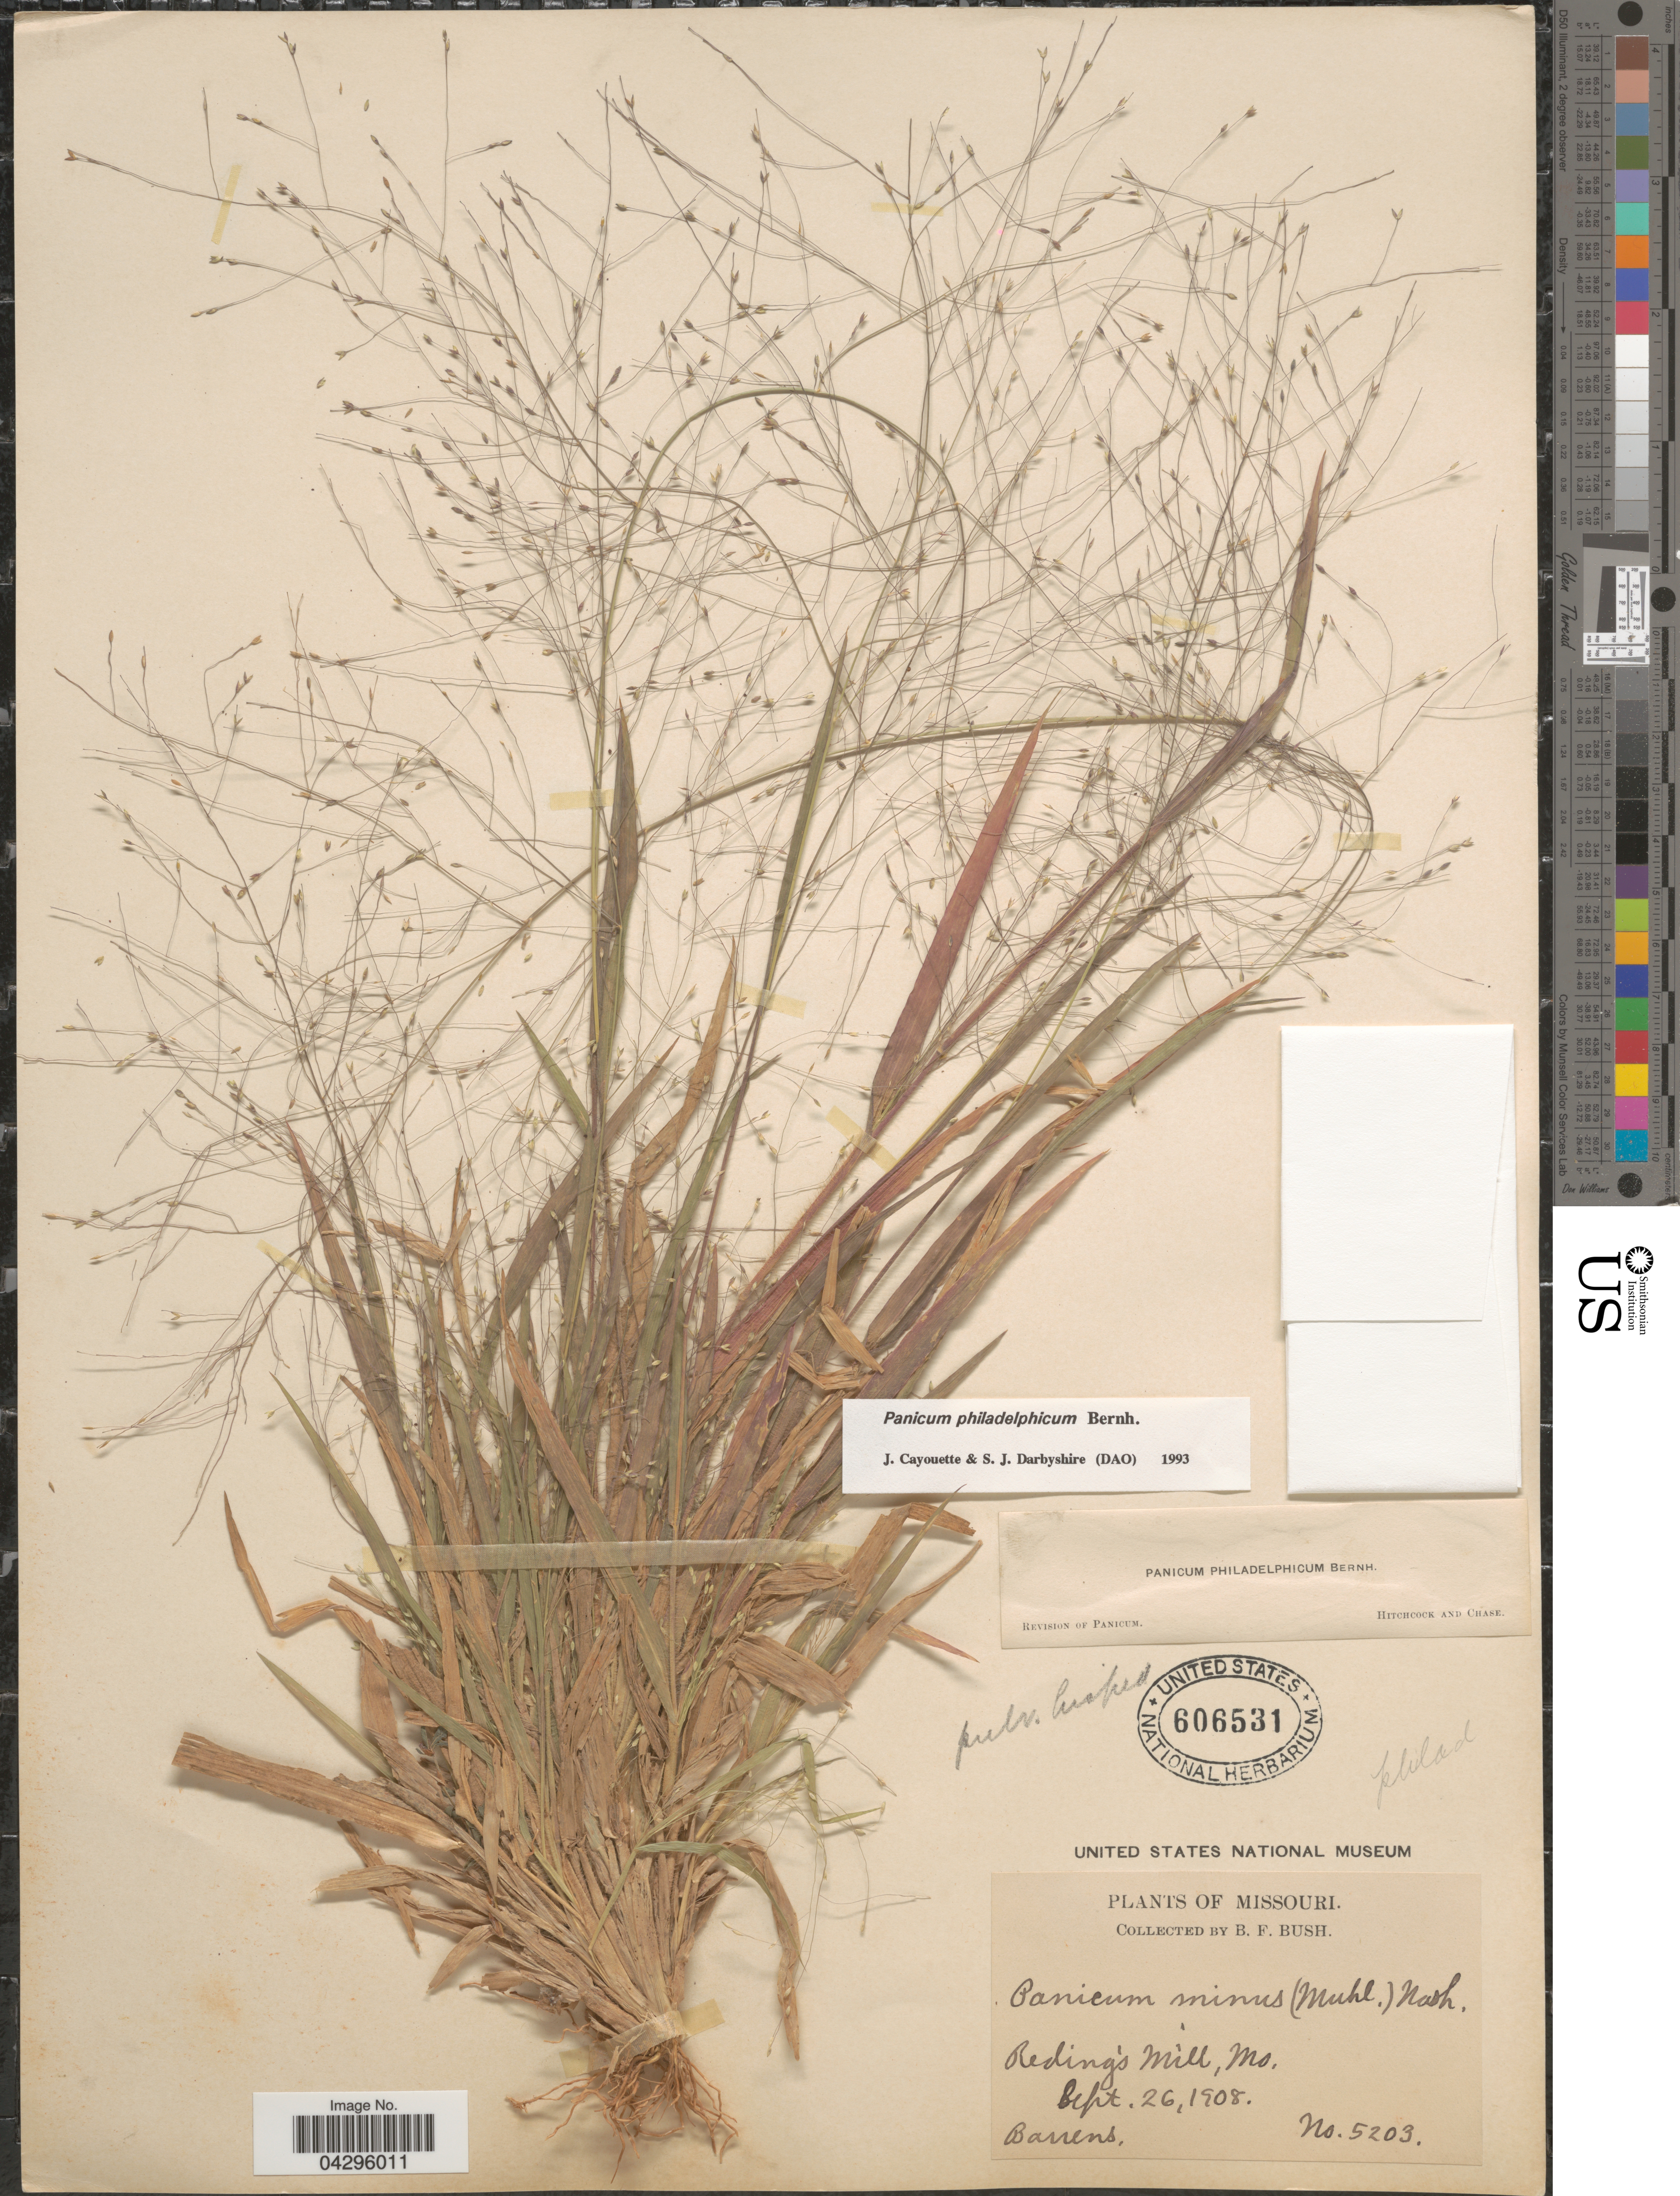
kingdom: Plantae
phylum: Tracheophyta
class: Liliopsida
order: Poales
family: Poaceae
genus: Panicum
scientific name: Panicum philadelphicum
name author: Bernh. ex Trin.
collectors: B. F. Bush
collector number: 5203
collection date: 1908-09-26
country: United States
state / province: Missouri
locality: Reding's Mill.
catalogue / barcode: US 606531